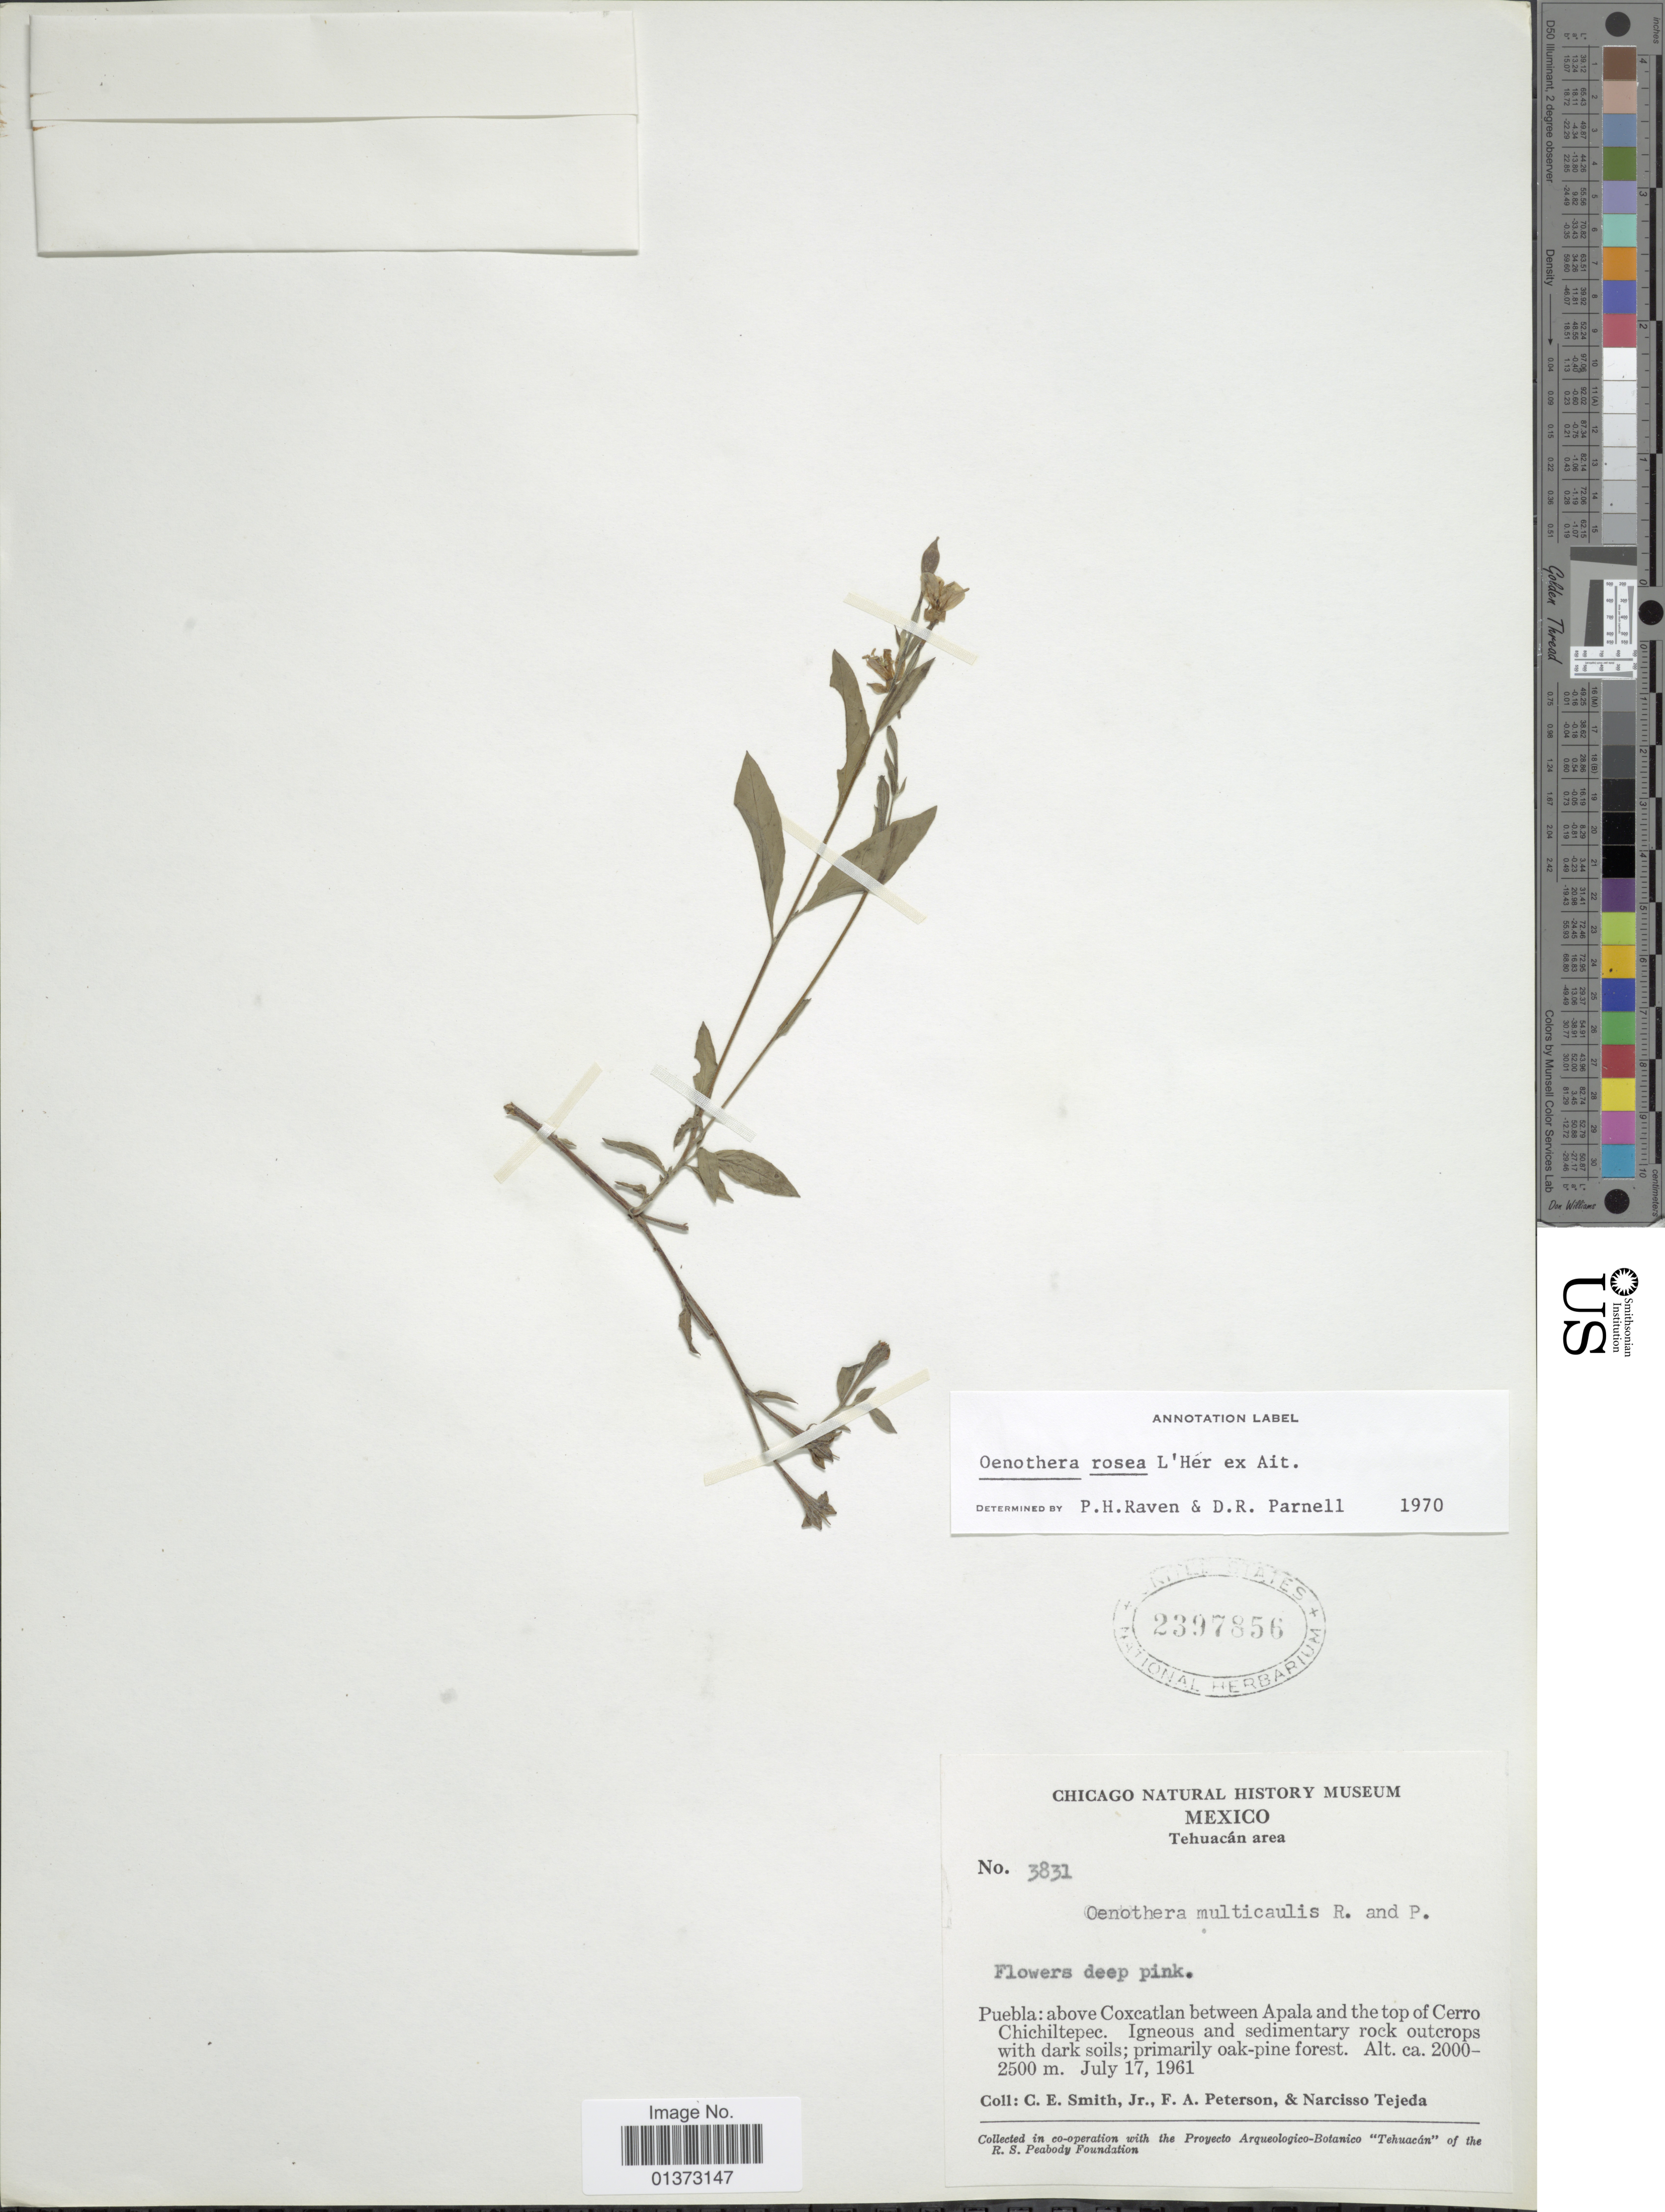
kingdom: Plantae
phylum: Tracheophyta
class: Magnoliopsida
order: Myrtales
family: Onagraceae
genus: Oenothera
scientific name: Oenothera rosea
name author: L'Hér. ex Aiton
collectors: C. E. Smith Jr., F. A. Peterson & N. Tejeda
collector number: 3831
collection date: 1961-07-17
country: Mexico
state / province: Puebla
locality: Tehuacán area, above Coxcatlan between Apala and the top of Cerro Chichiltepec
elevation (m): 2000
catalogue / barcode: US 2397856